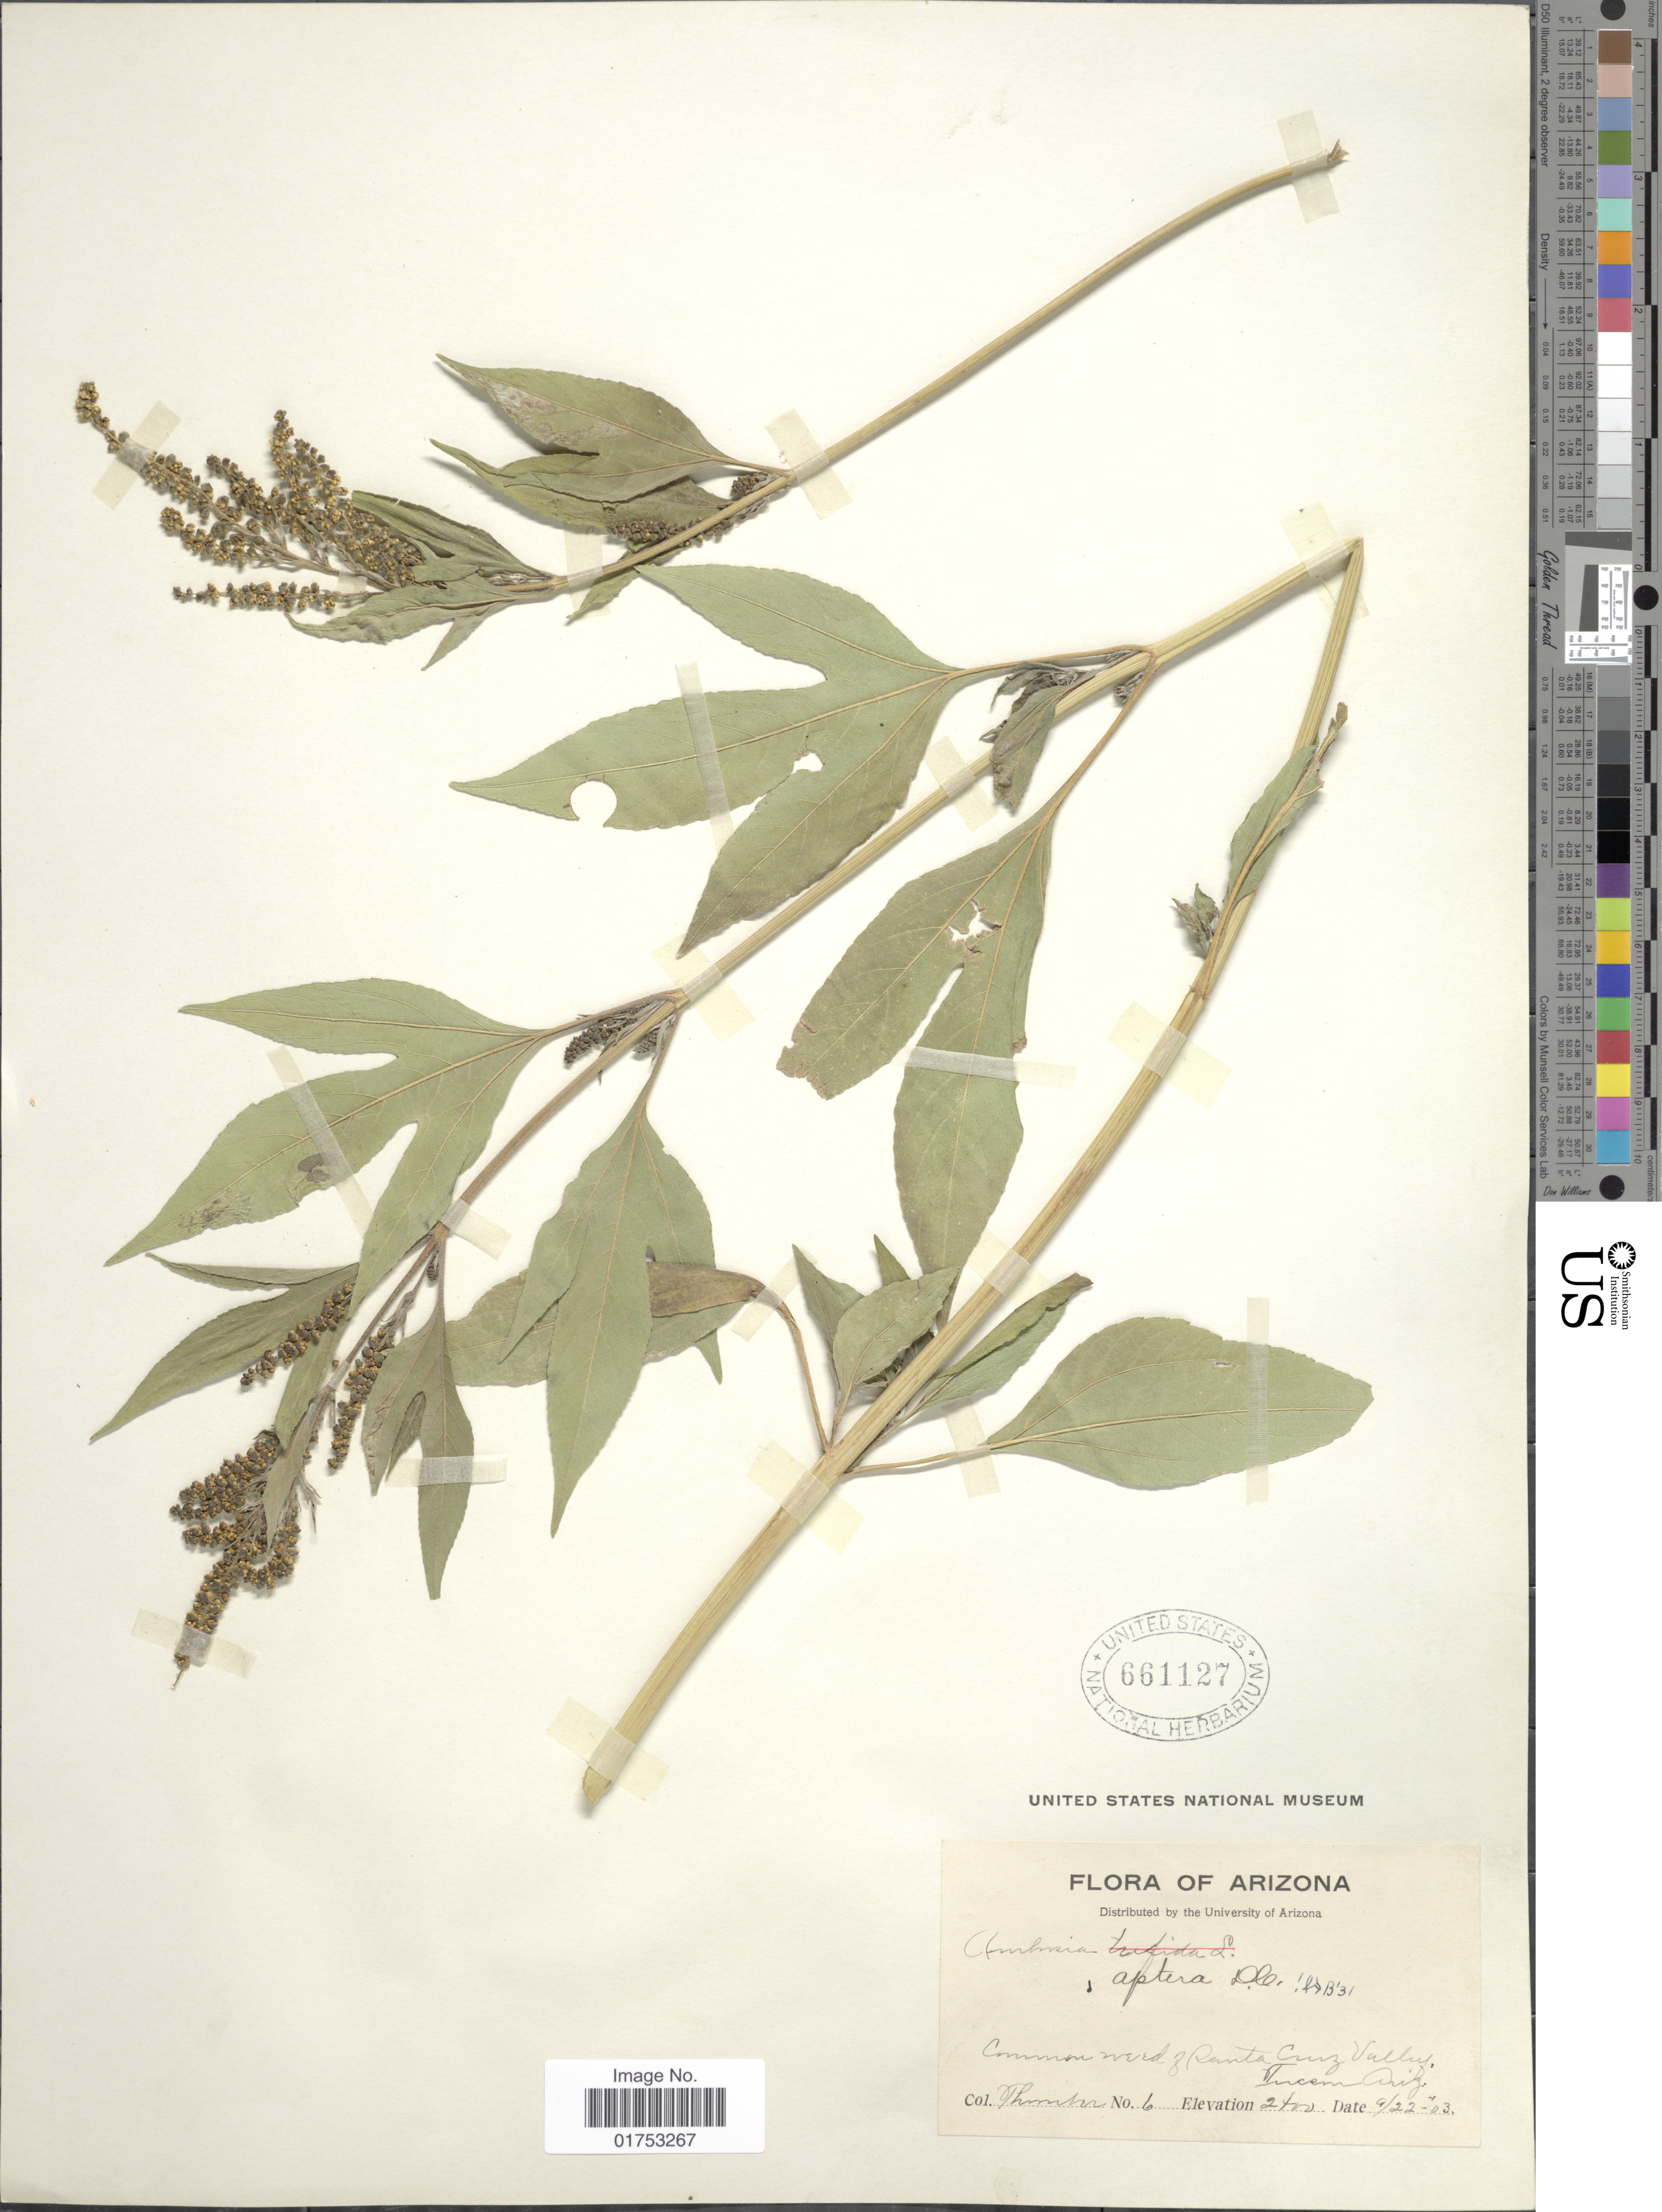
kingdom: Plantae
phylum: Tracheophyta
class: Magnoliopsida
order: Asterales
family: Asteraceae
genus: Ambrosia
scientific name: Ambrosia aptera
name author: (DC.) DC.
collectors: J. Thornber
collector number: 6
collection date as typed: Transcribed d/m/y: 22/9/03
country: United States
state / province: Arizona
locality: Santa Cruz Valley, Tucson, Ariz.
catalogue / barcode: US 661127